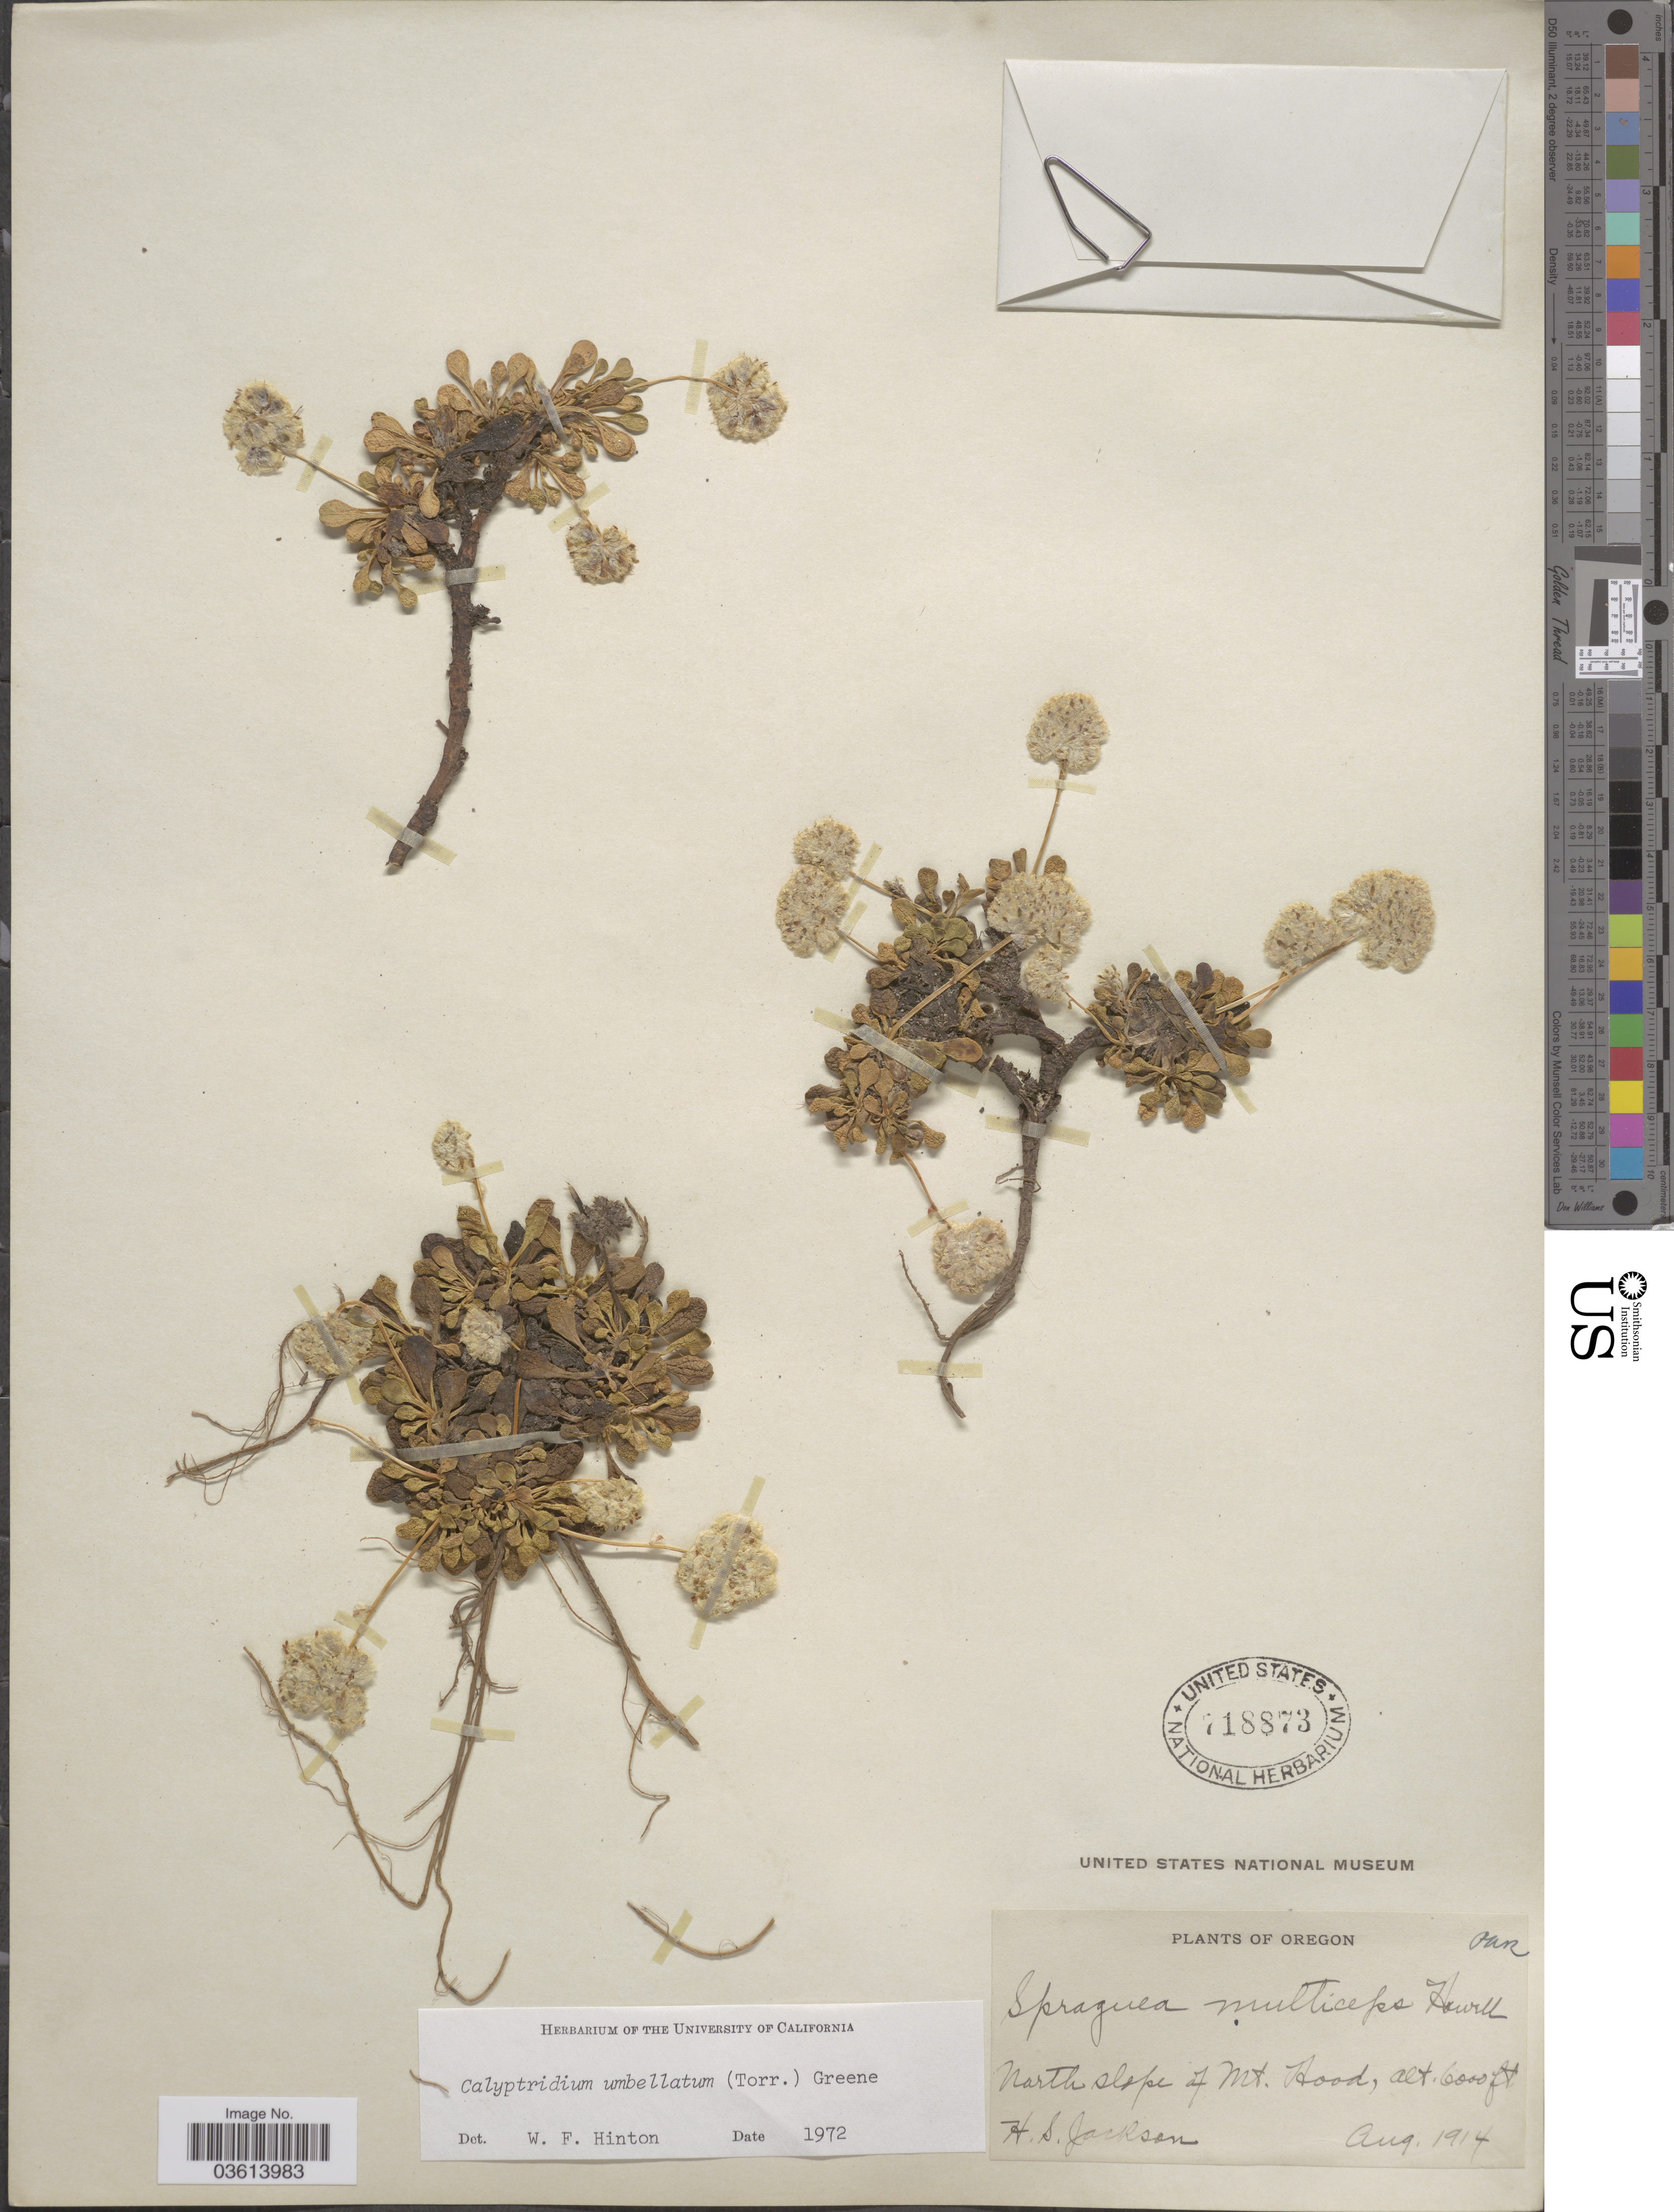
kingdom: Plantae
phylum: Tracheophyta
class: Magnoliopsida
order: Caryophyllales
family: Montiaceae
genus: Calyptridium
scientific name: Calyptridium umbellatum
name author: (Torr.) Greene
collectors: H. Jackson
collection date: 1914-08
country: United States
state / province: Oregon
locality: North side of Mt. Hood.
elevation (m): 1829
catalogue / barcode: US 718873